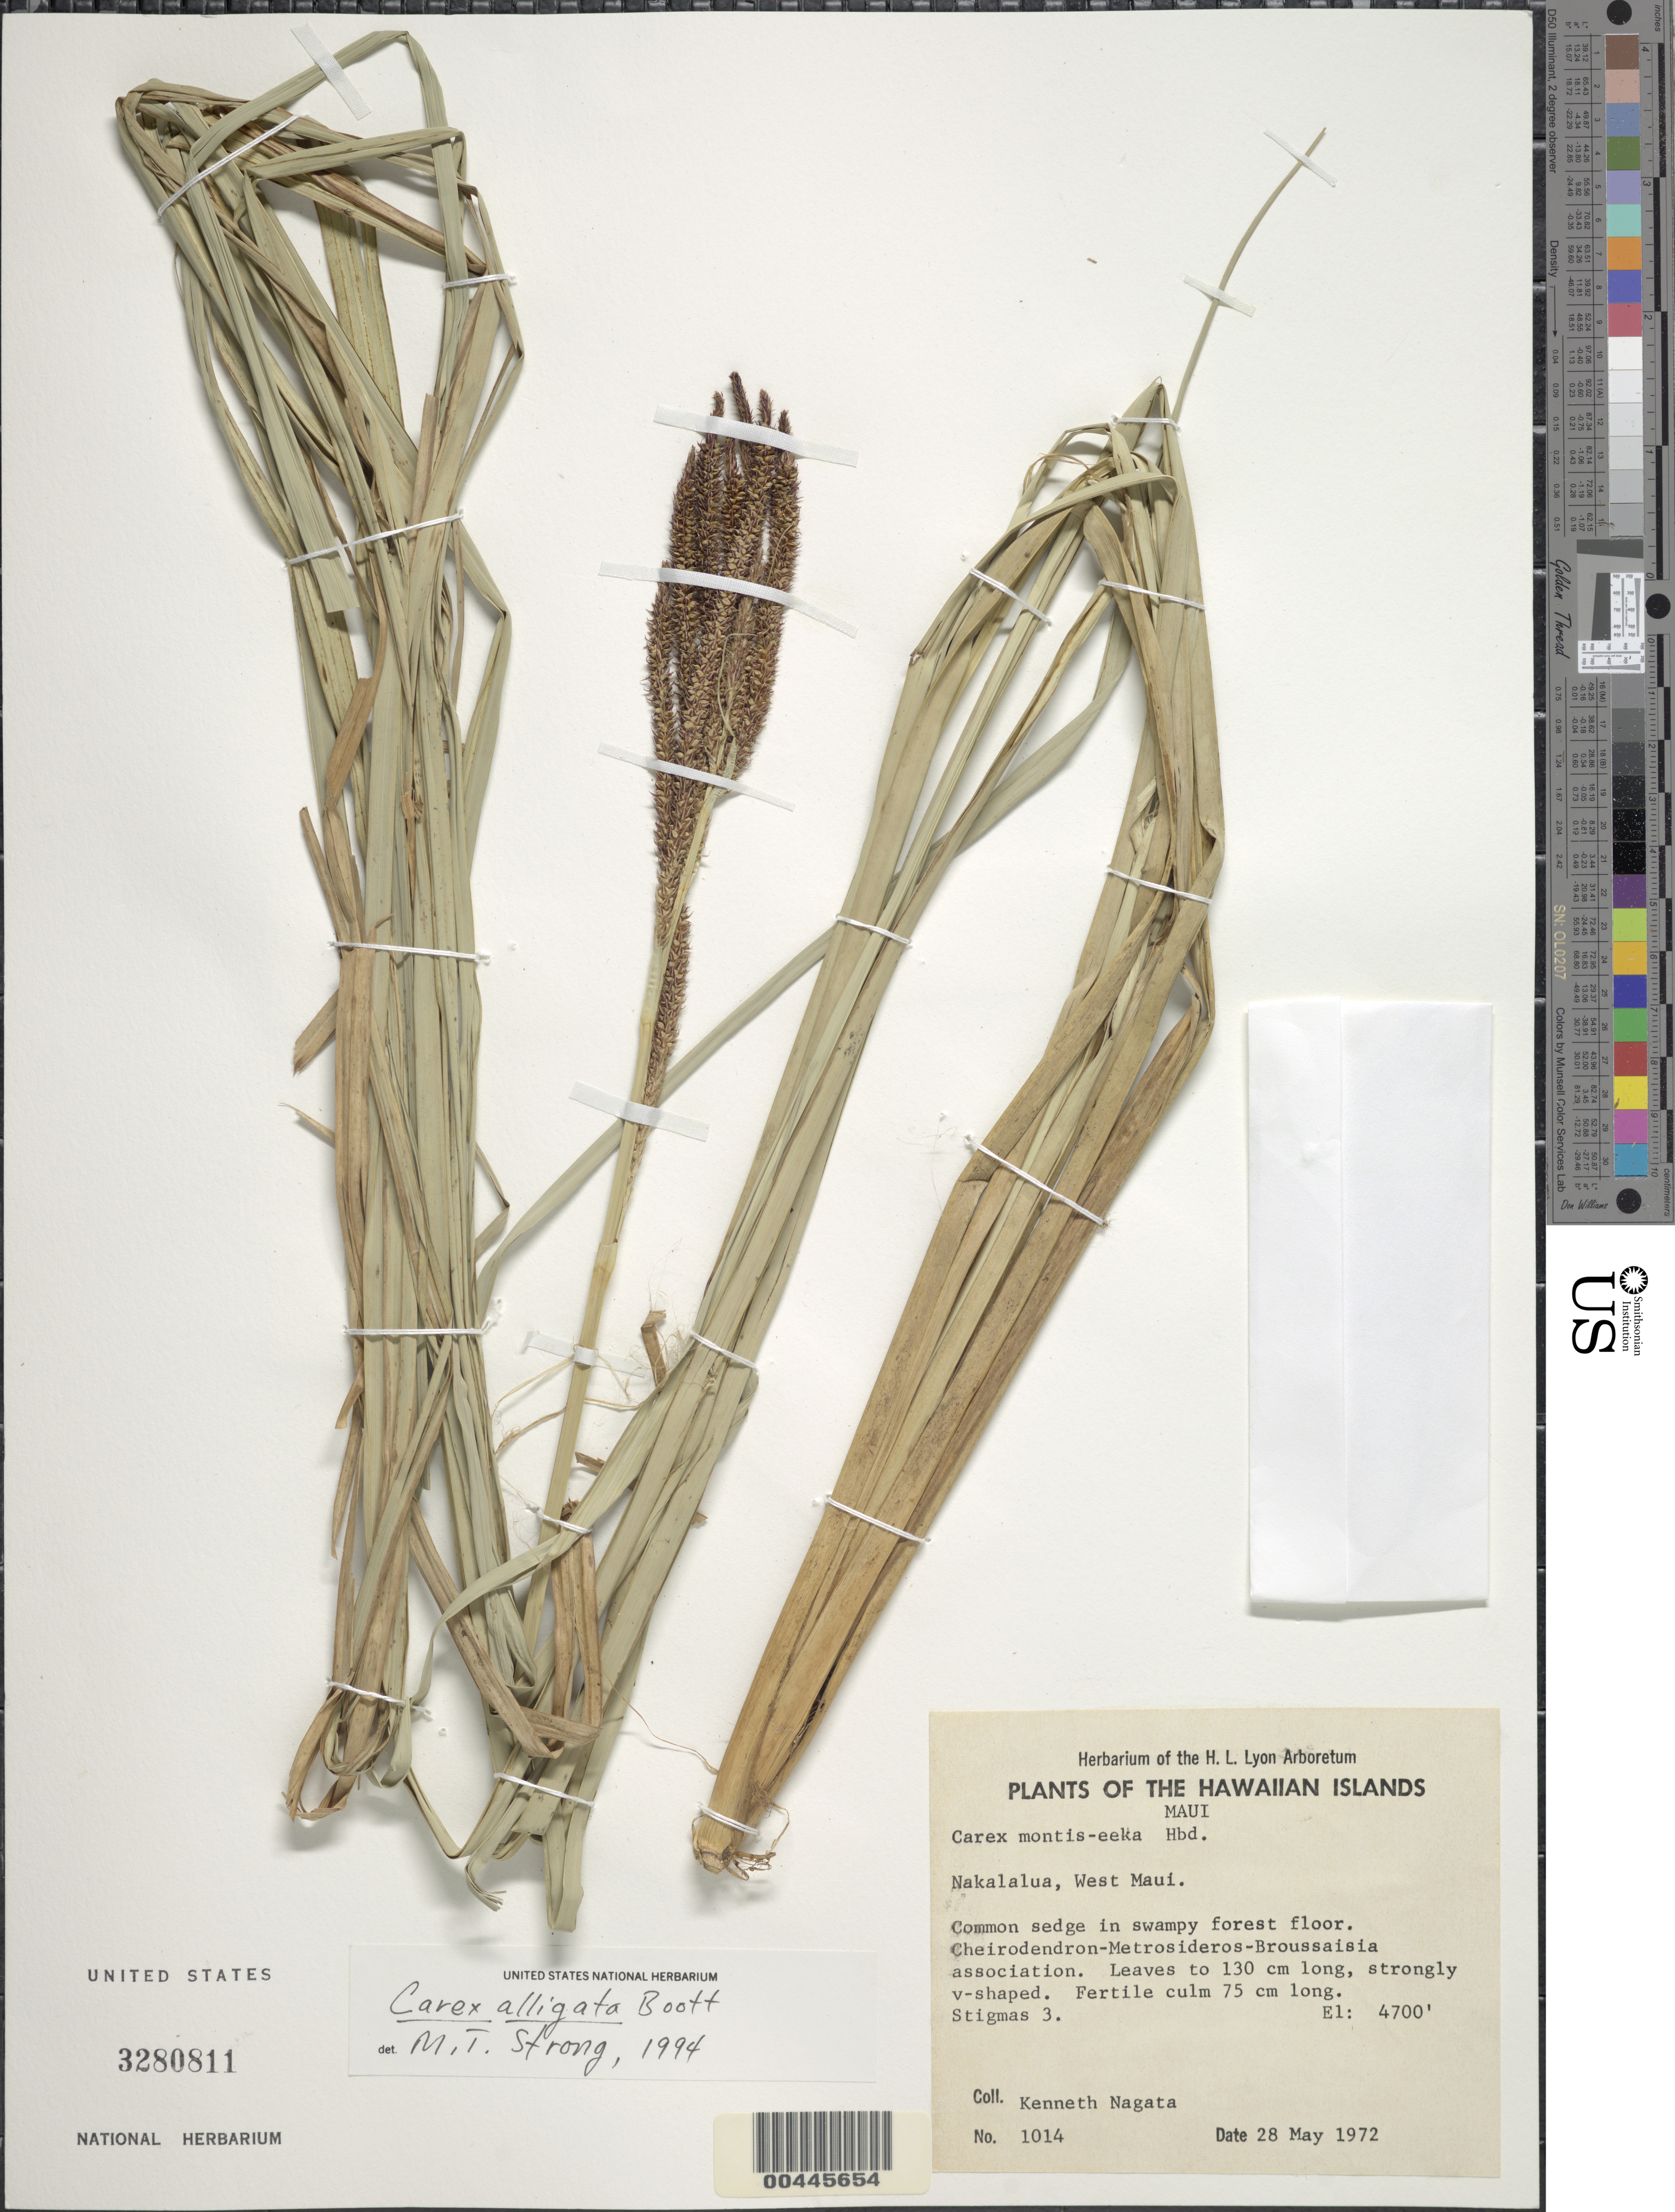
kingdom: Plantae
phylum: Tracheophyta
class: Liliopsida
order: Poales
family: Cyperaceae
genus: Carex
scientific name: Carex alligata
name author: Boott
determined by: Strong, M. T., (US), Smithsonian Institution - National Museum of Natural History (UNITED STATES)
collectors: K. Nagata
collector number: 1014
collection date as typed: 28 May 1972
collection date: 1972-05-28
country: United States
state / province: Hawaii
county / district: Maui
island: Maui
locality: Nakalalua, W Maui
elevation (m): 1433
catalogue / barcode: US 3280811